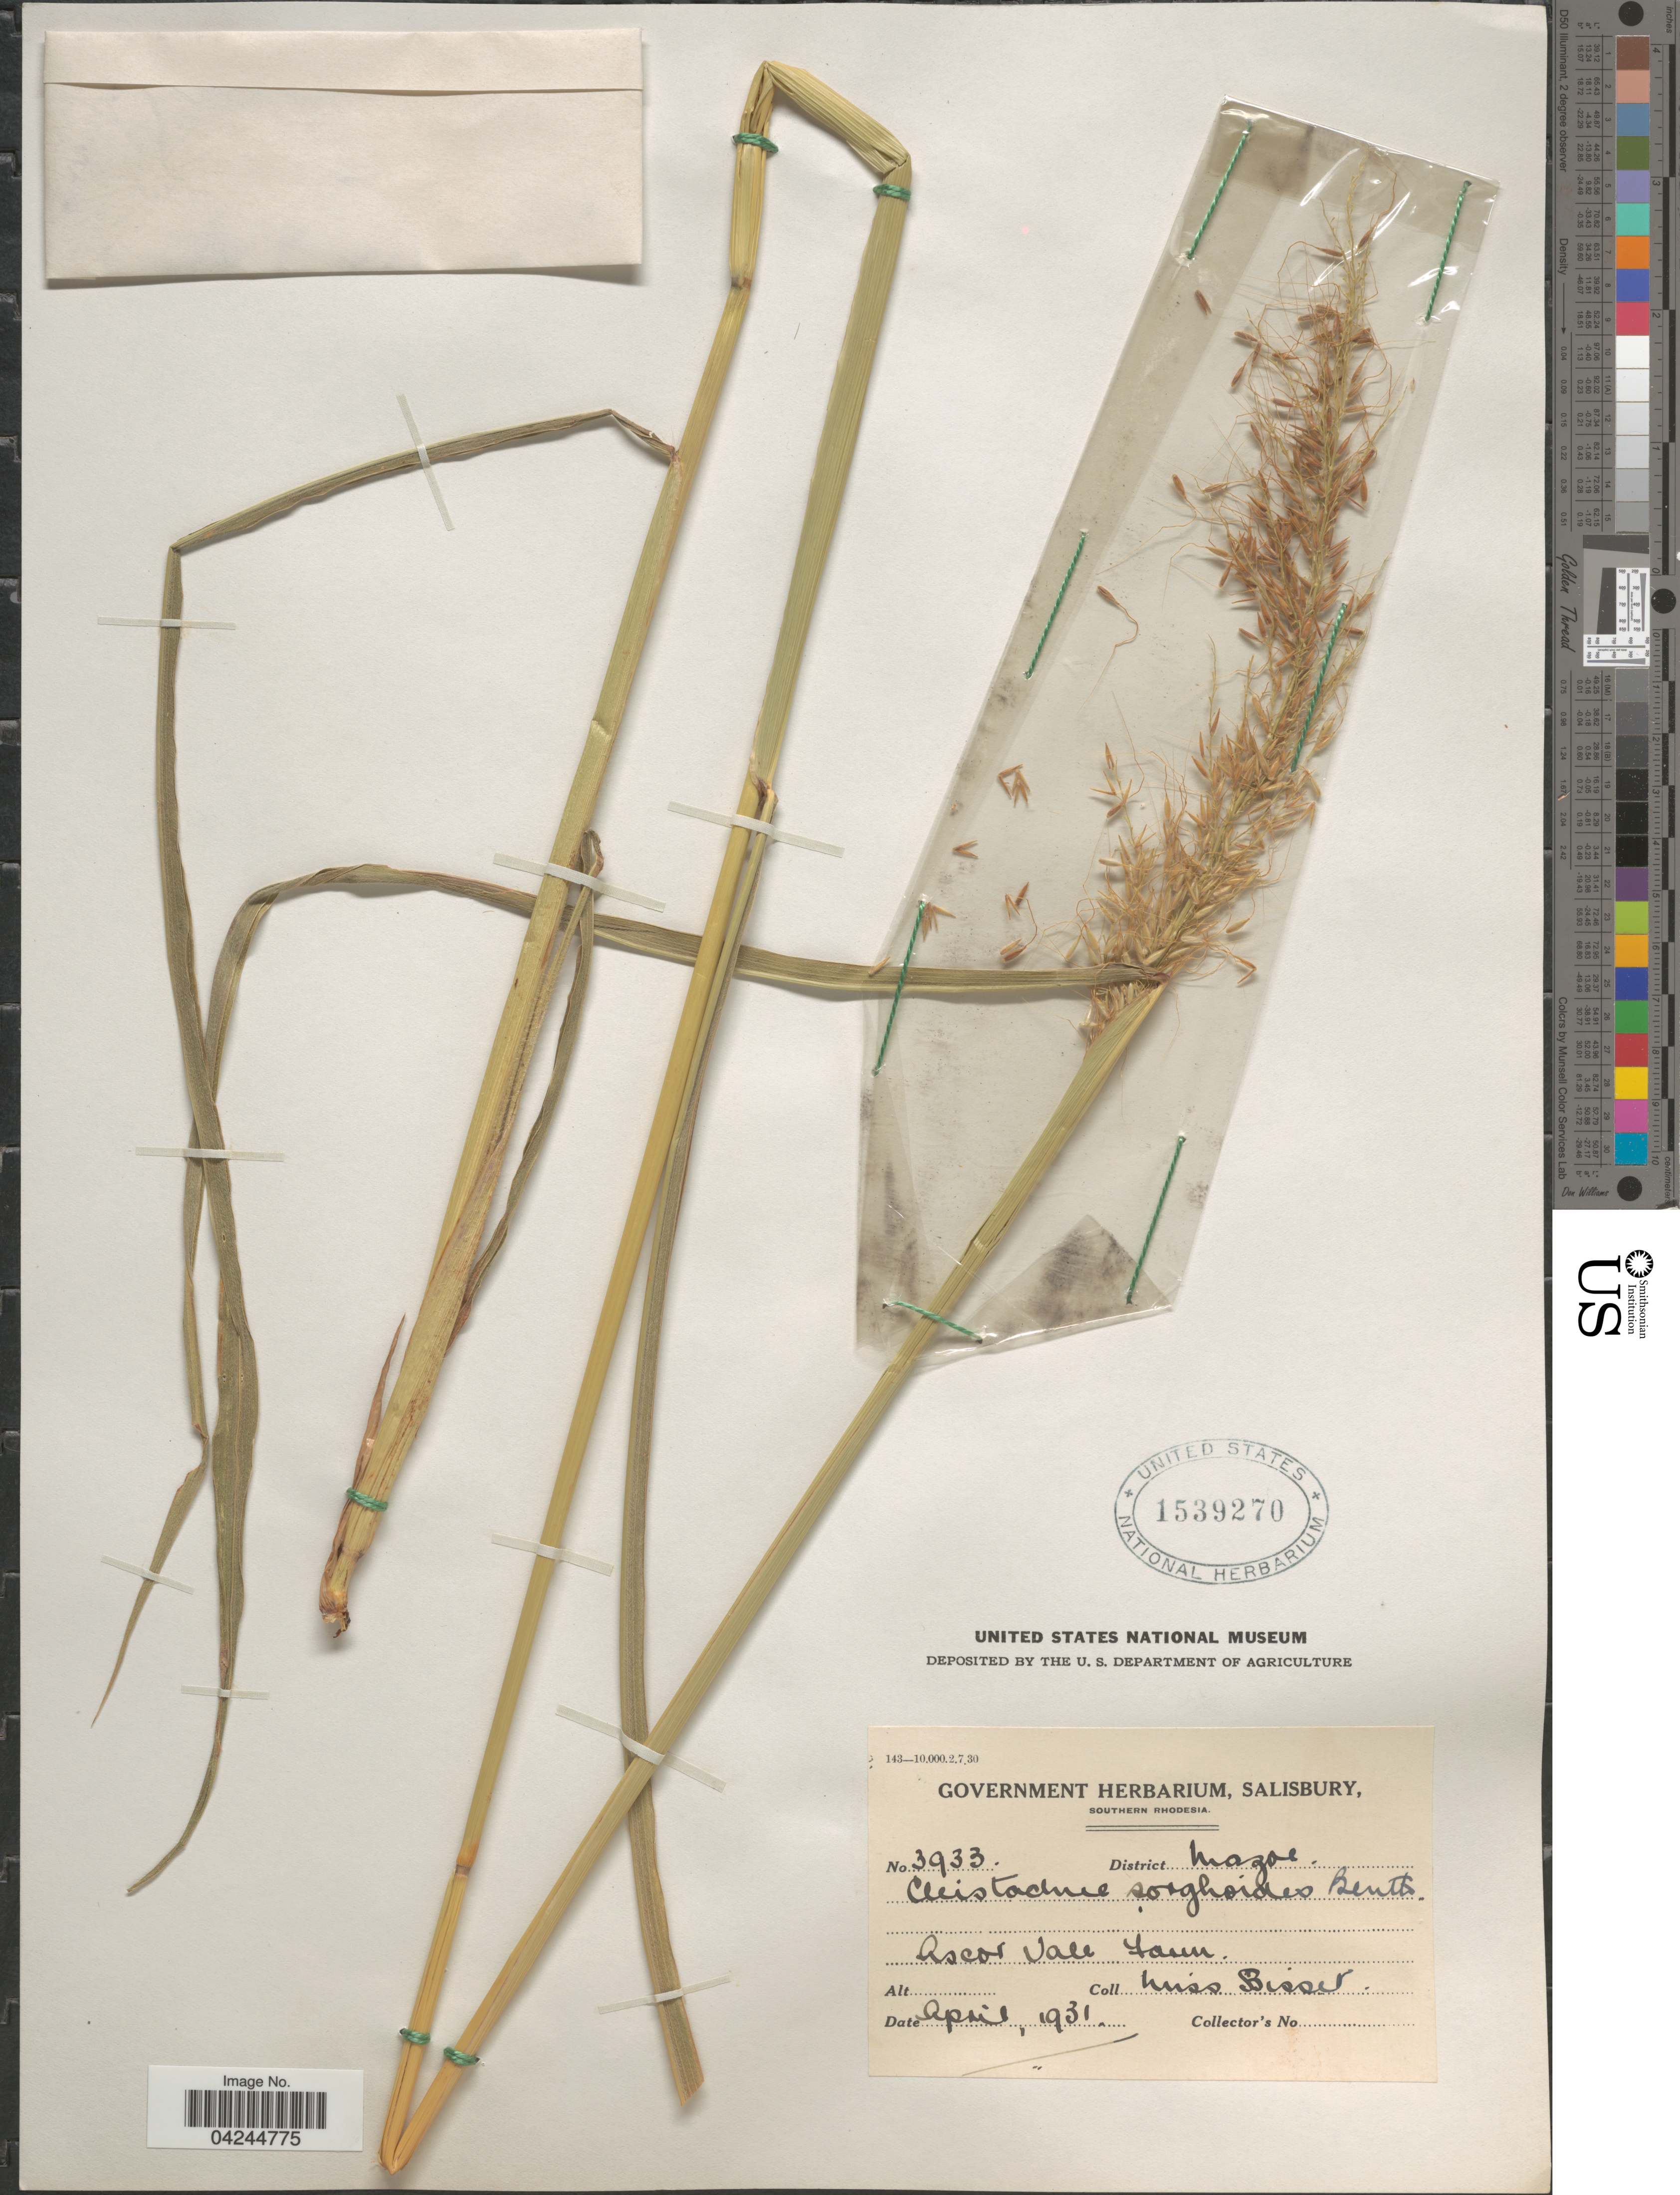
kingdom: Plantae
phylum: Tracheophyta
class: Liliopsida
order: Poales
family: Poaceae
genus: Cleistachne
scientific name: Cleistachne sorghoides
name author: Benth.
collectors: Bisset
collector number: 3933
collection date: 1931-04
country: Zimbabwe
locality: Southern Rhodesia. District Mazoe. Ascor Vall Farm.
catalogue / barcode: US 1539270